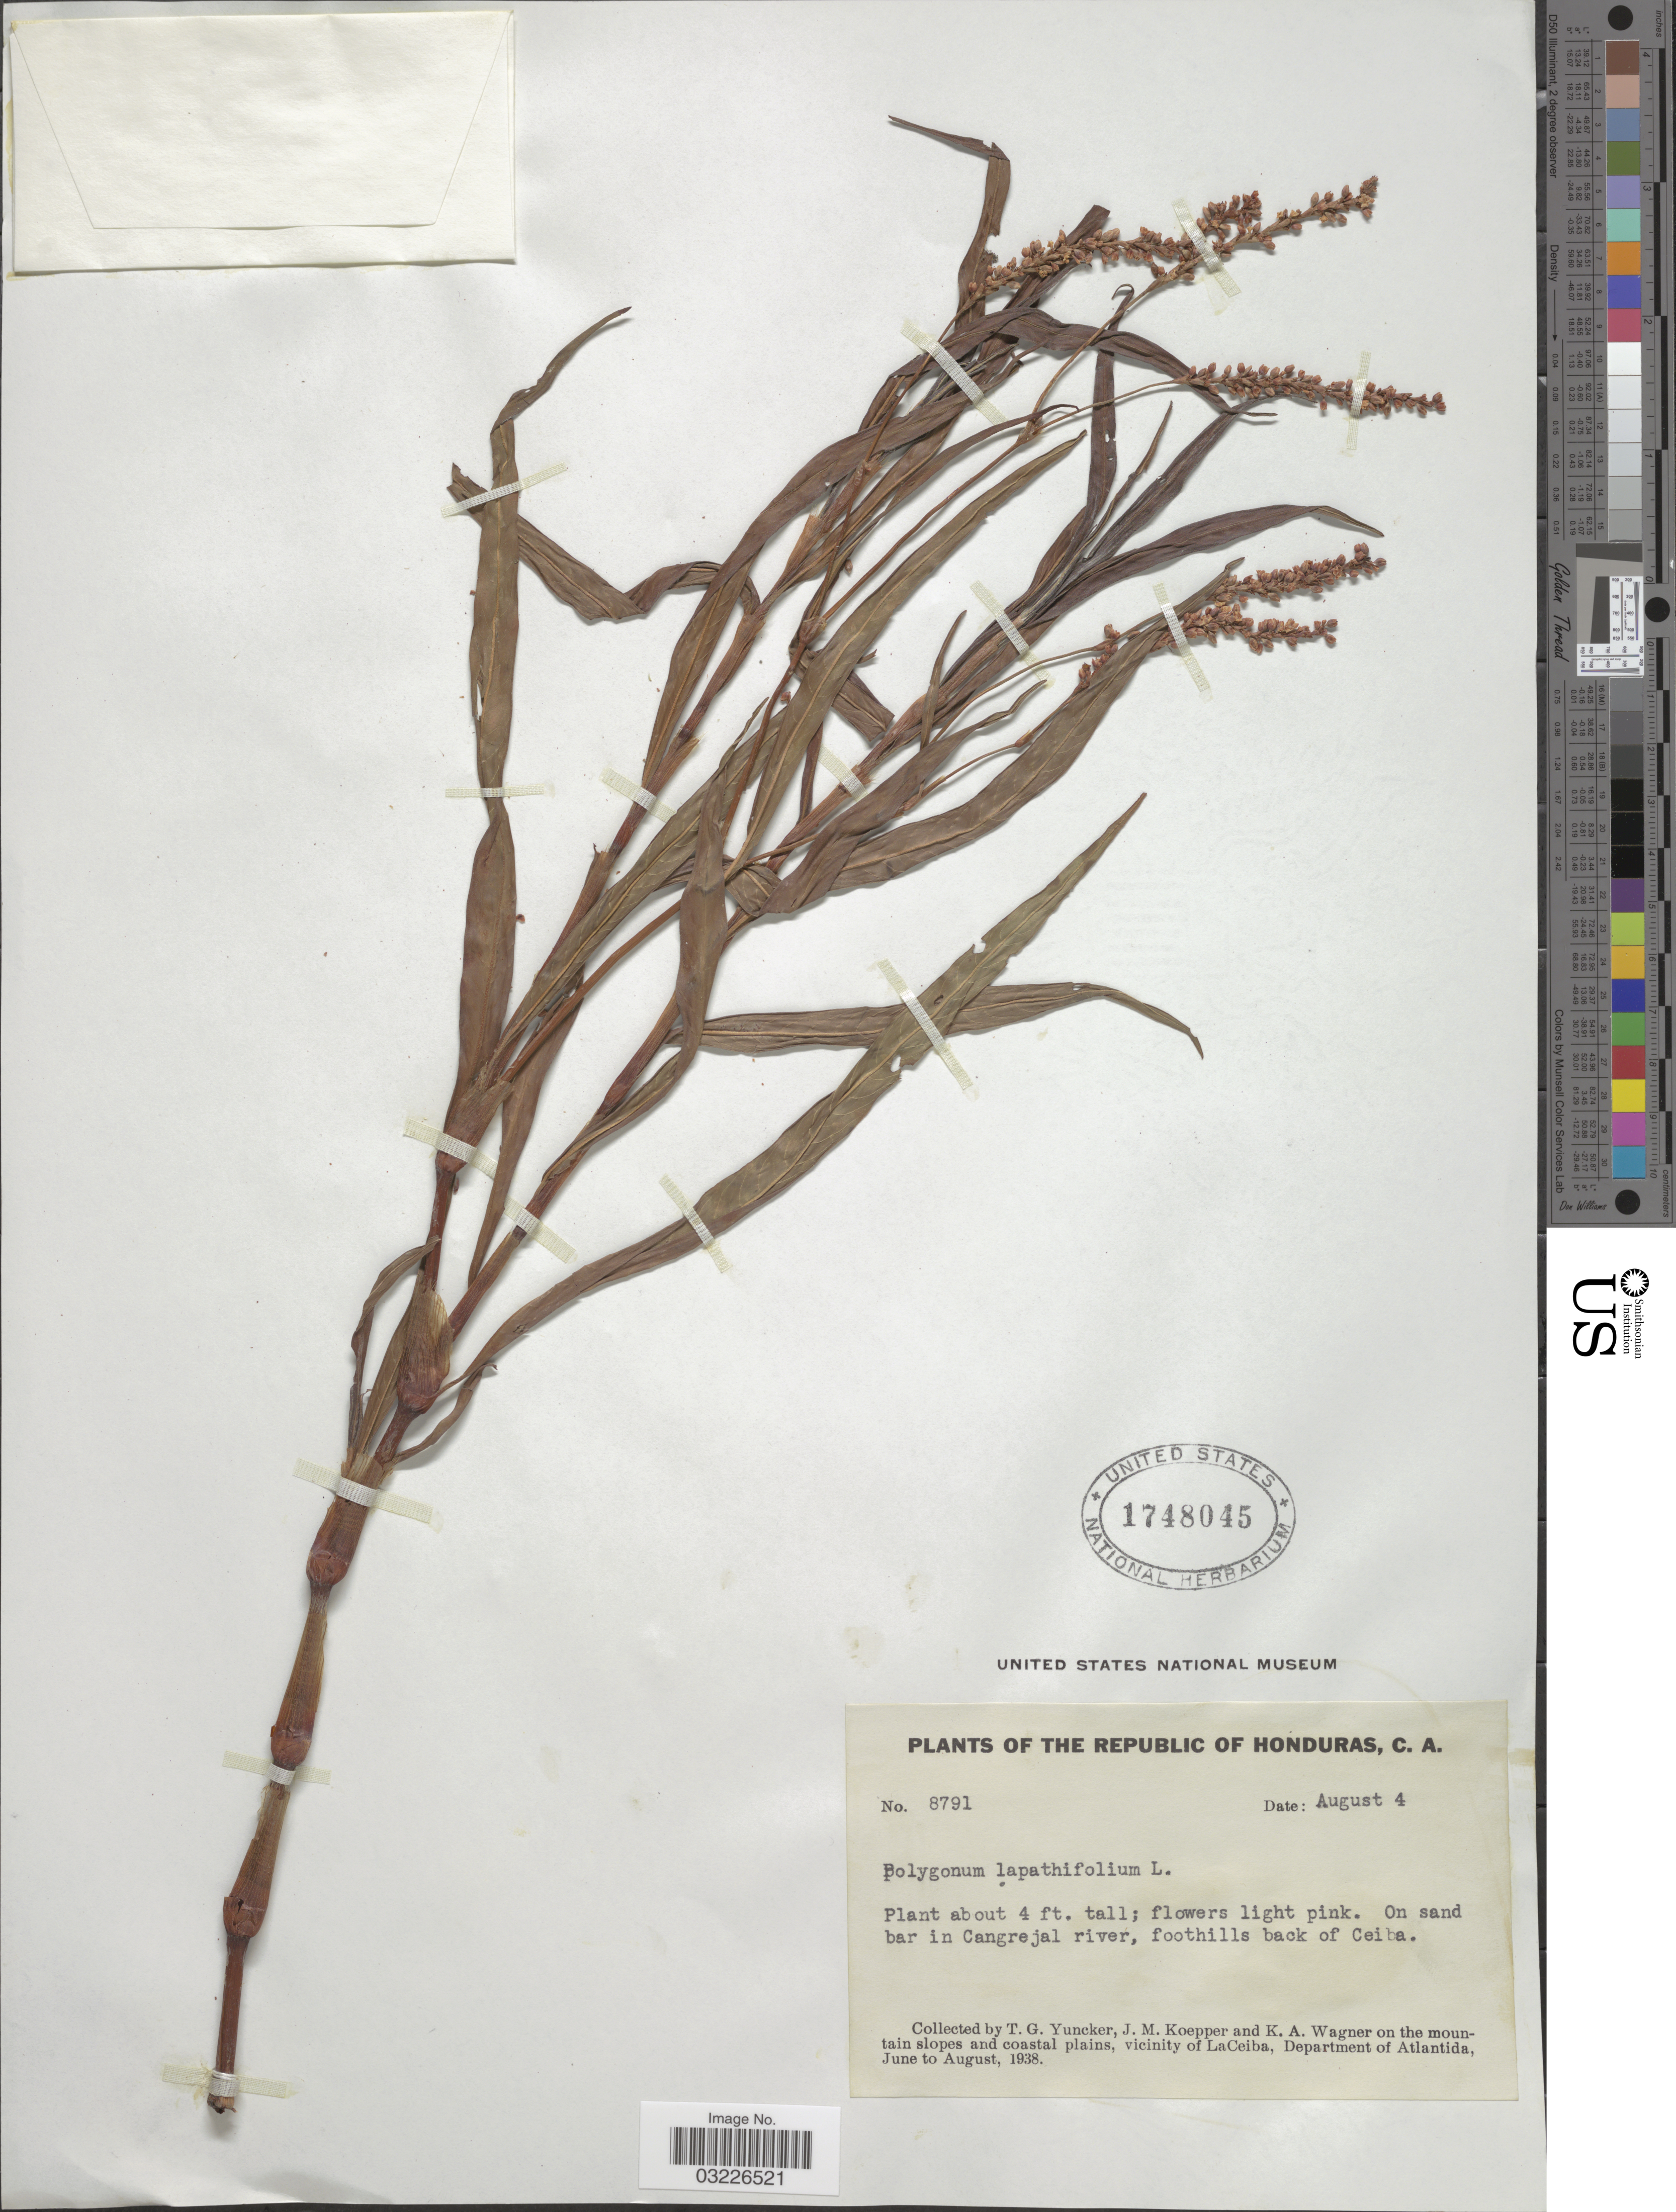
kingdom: Plantae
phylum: Tracheophyta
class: Magnoliopsida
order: Caryophyllales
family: Polygonaceae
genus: Polygonum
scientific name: Polygonum persicarioides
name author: Kunth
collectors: T. G. Yuncker, J. M. Koepper & K. A. Wagner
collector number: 8791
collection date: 1938-08-04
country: Honduras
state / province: Atlántida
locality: On sand bar in Cangrejal river, foothillls back of Ceiba. On the mountain slopes and coastal plains, vicinity of LaCeiba, Department of Atlantida.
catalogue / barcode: US 1748045